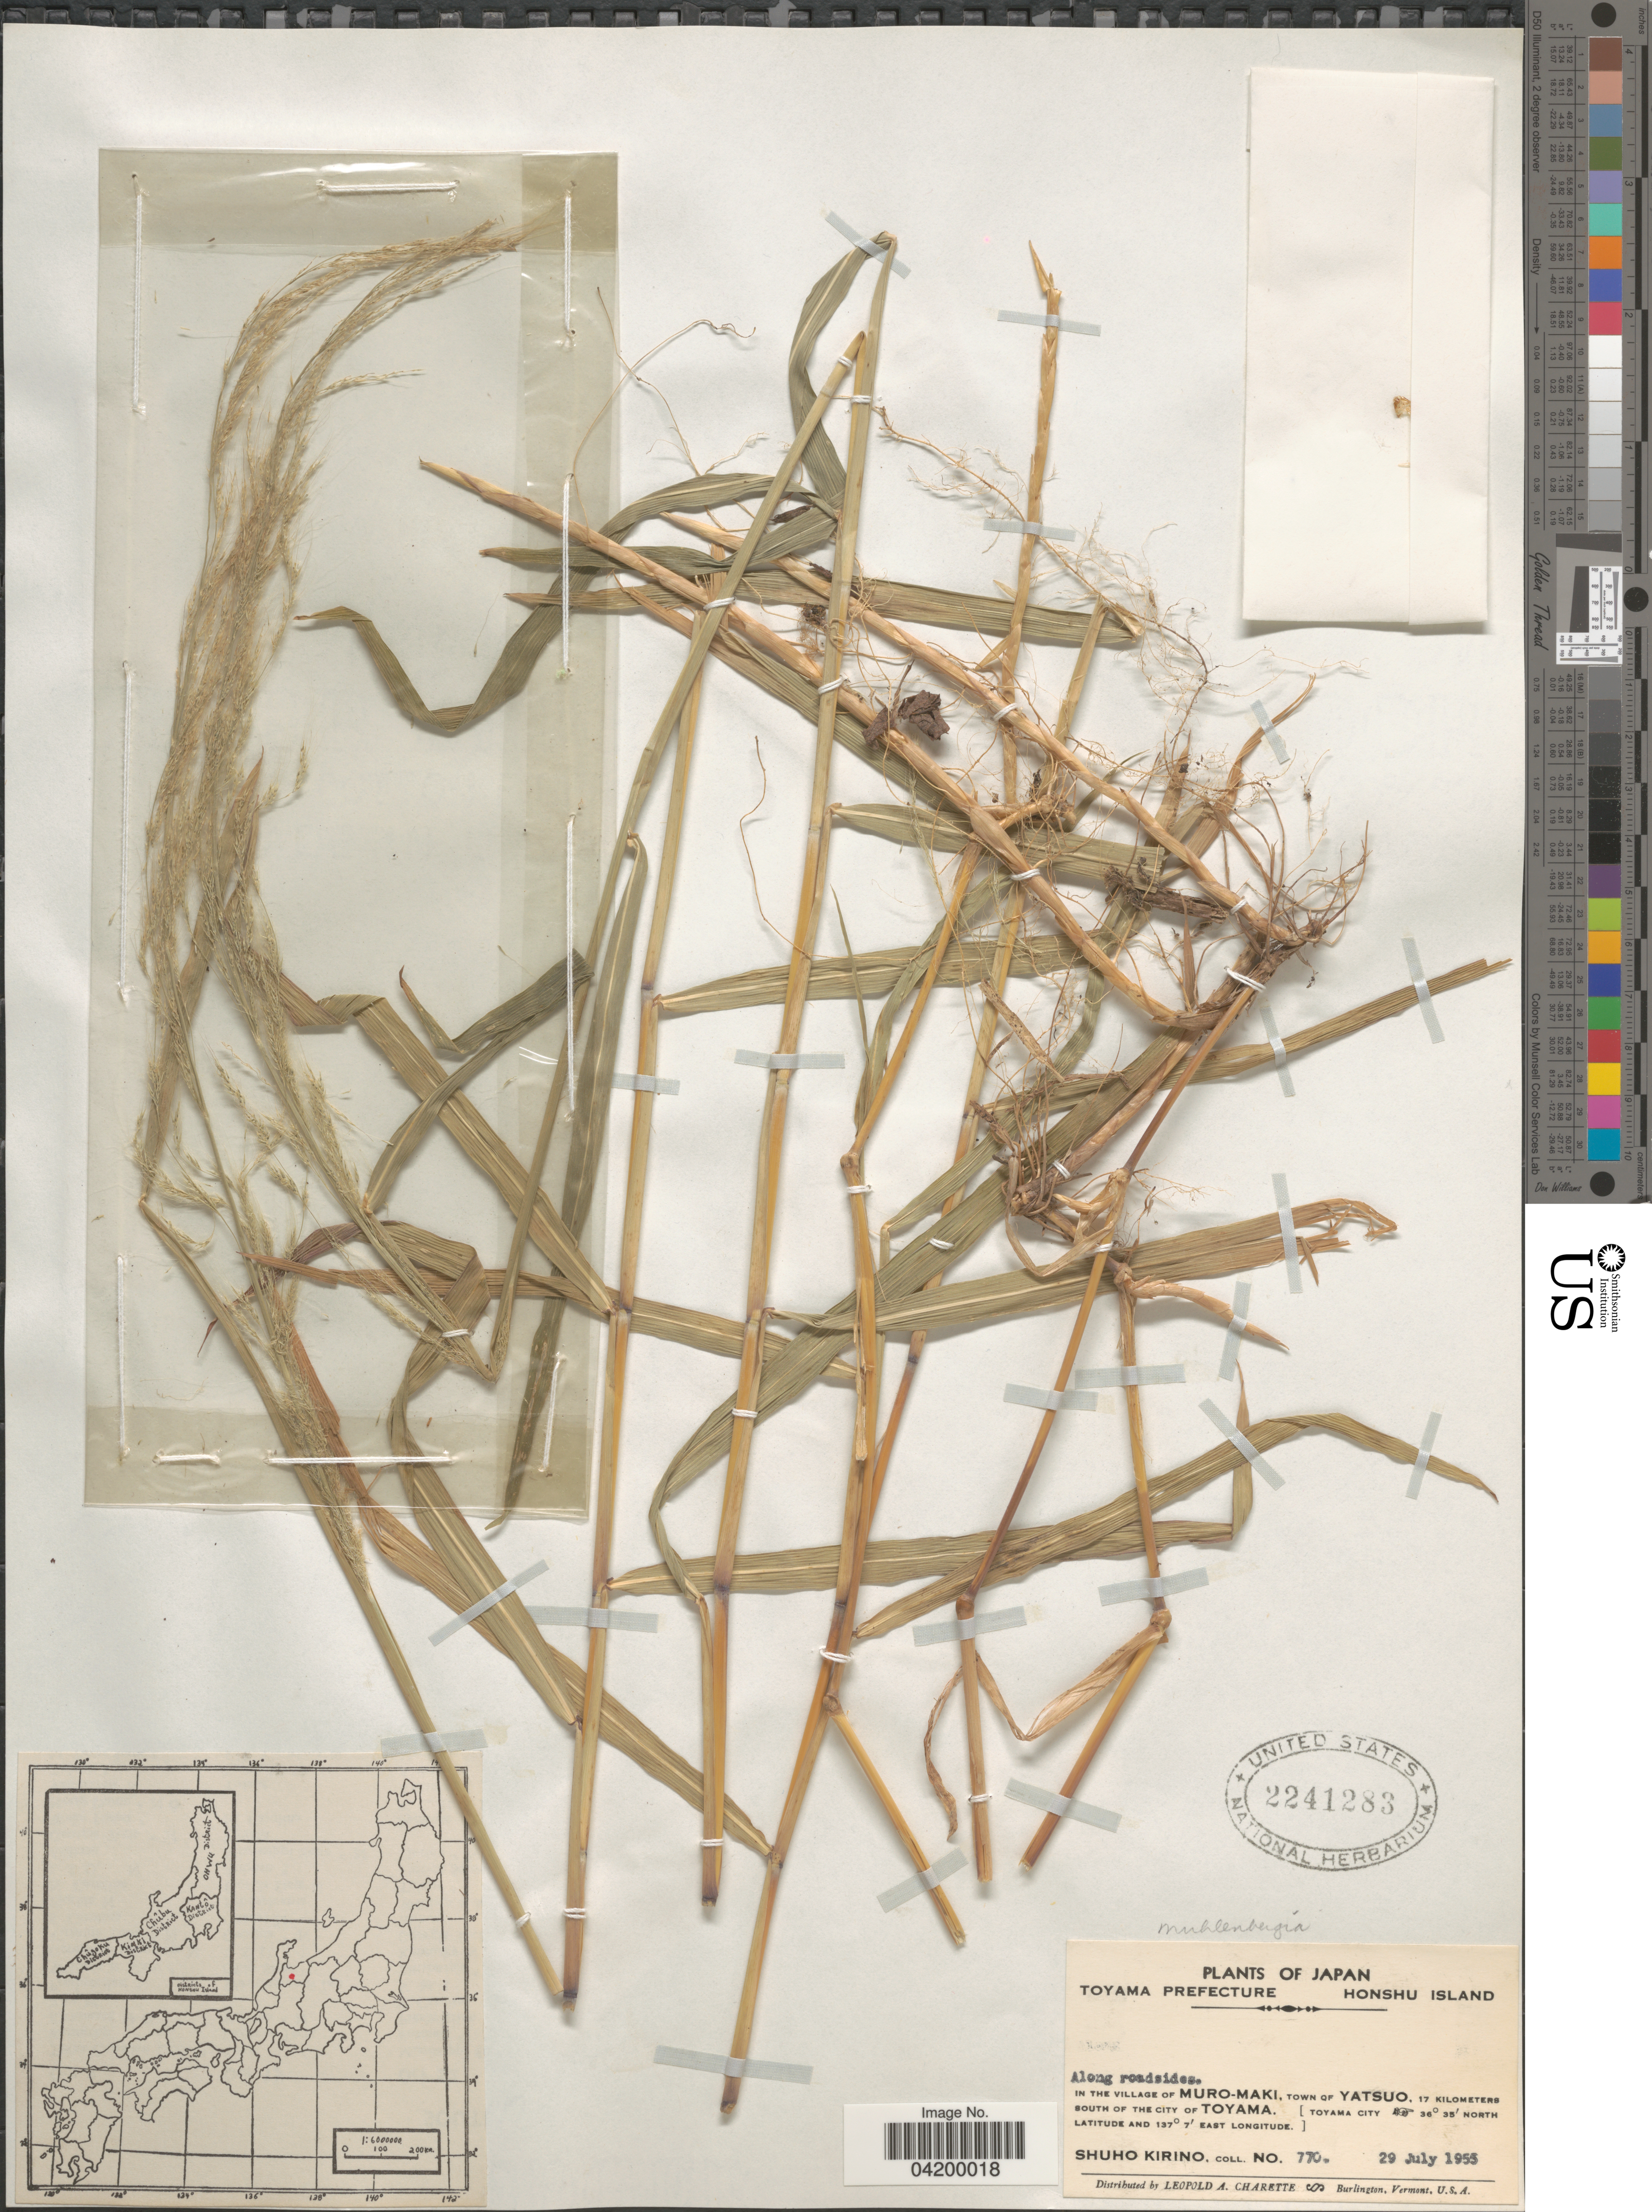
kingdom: Plantae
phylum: Tracheophyta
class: Liliopsida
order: Poales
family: Poaceae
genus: Muhlenbergia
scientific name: Muhlenbergia sp.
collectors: S. Kirino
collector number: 770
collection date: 1955-07-29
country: Japan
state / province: Toyama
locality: Toyama Prefecture. Honshu Island. Along roadsides. In the village of Muro-Maki, town of Yatsuo, 17 kilometers south of the city of Toyama. [Toyama City].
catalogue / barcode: US 2241283